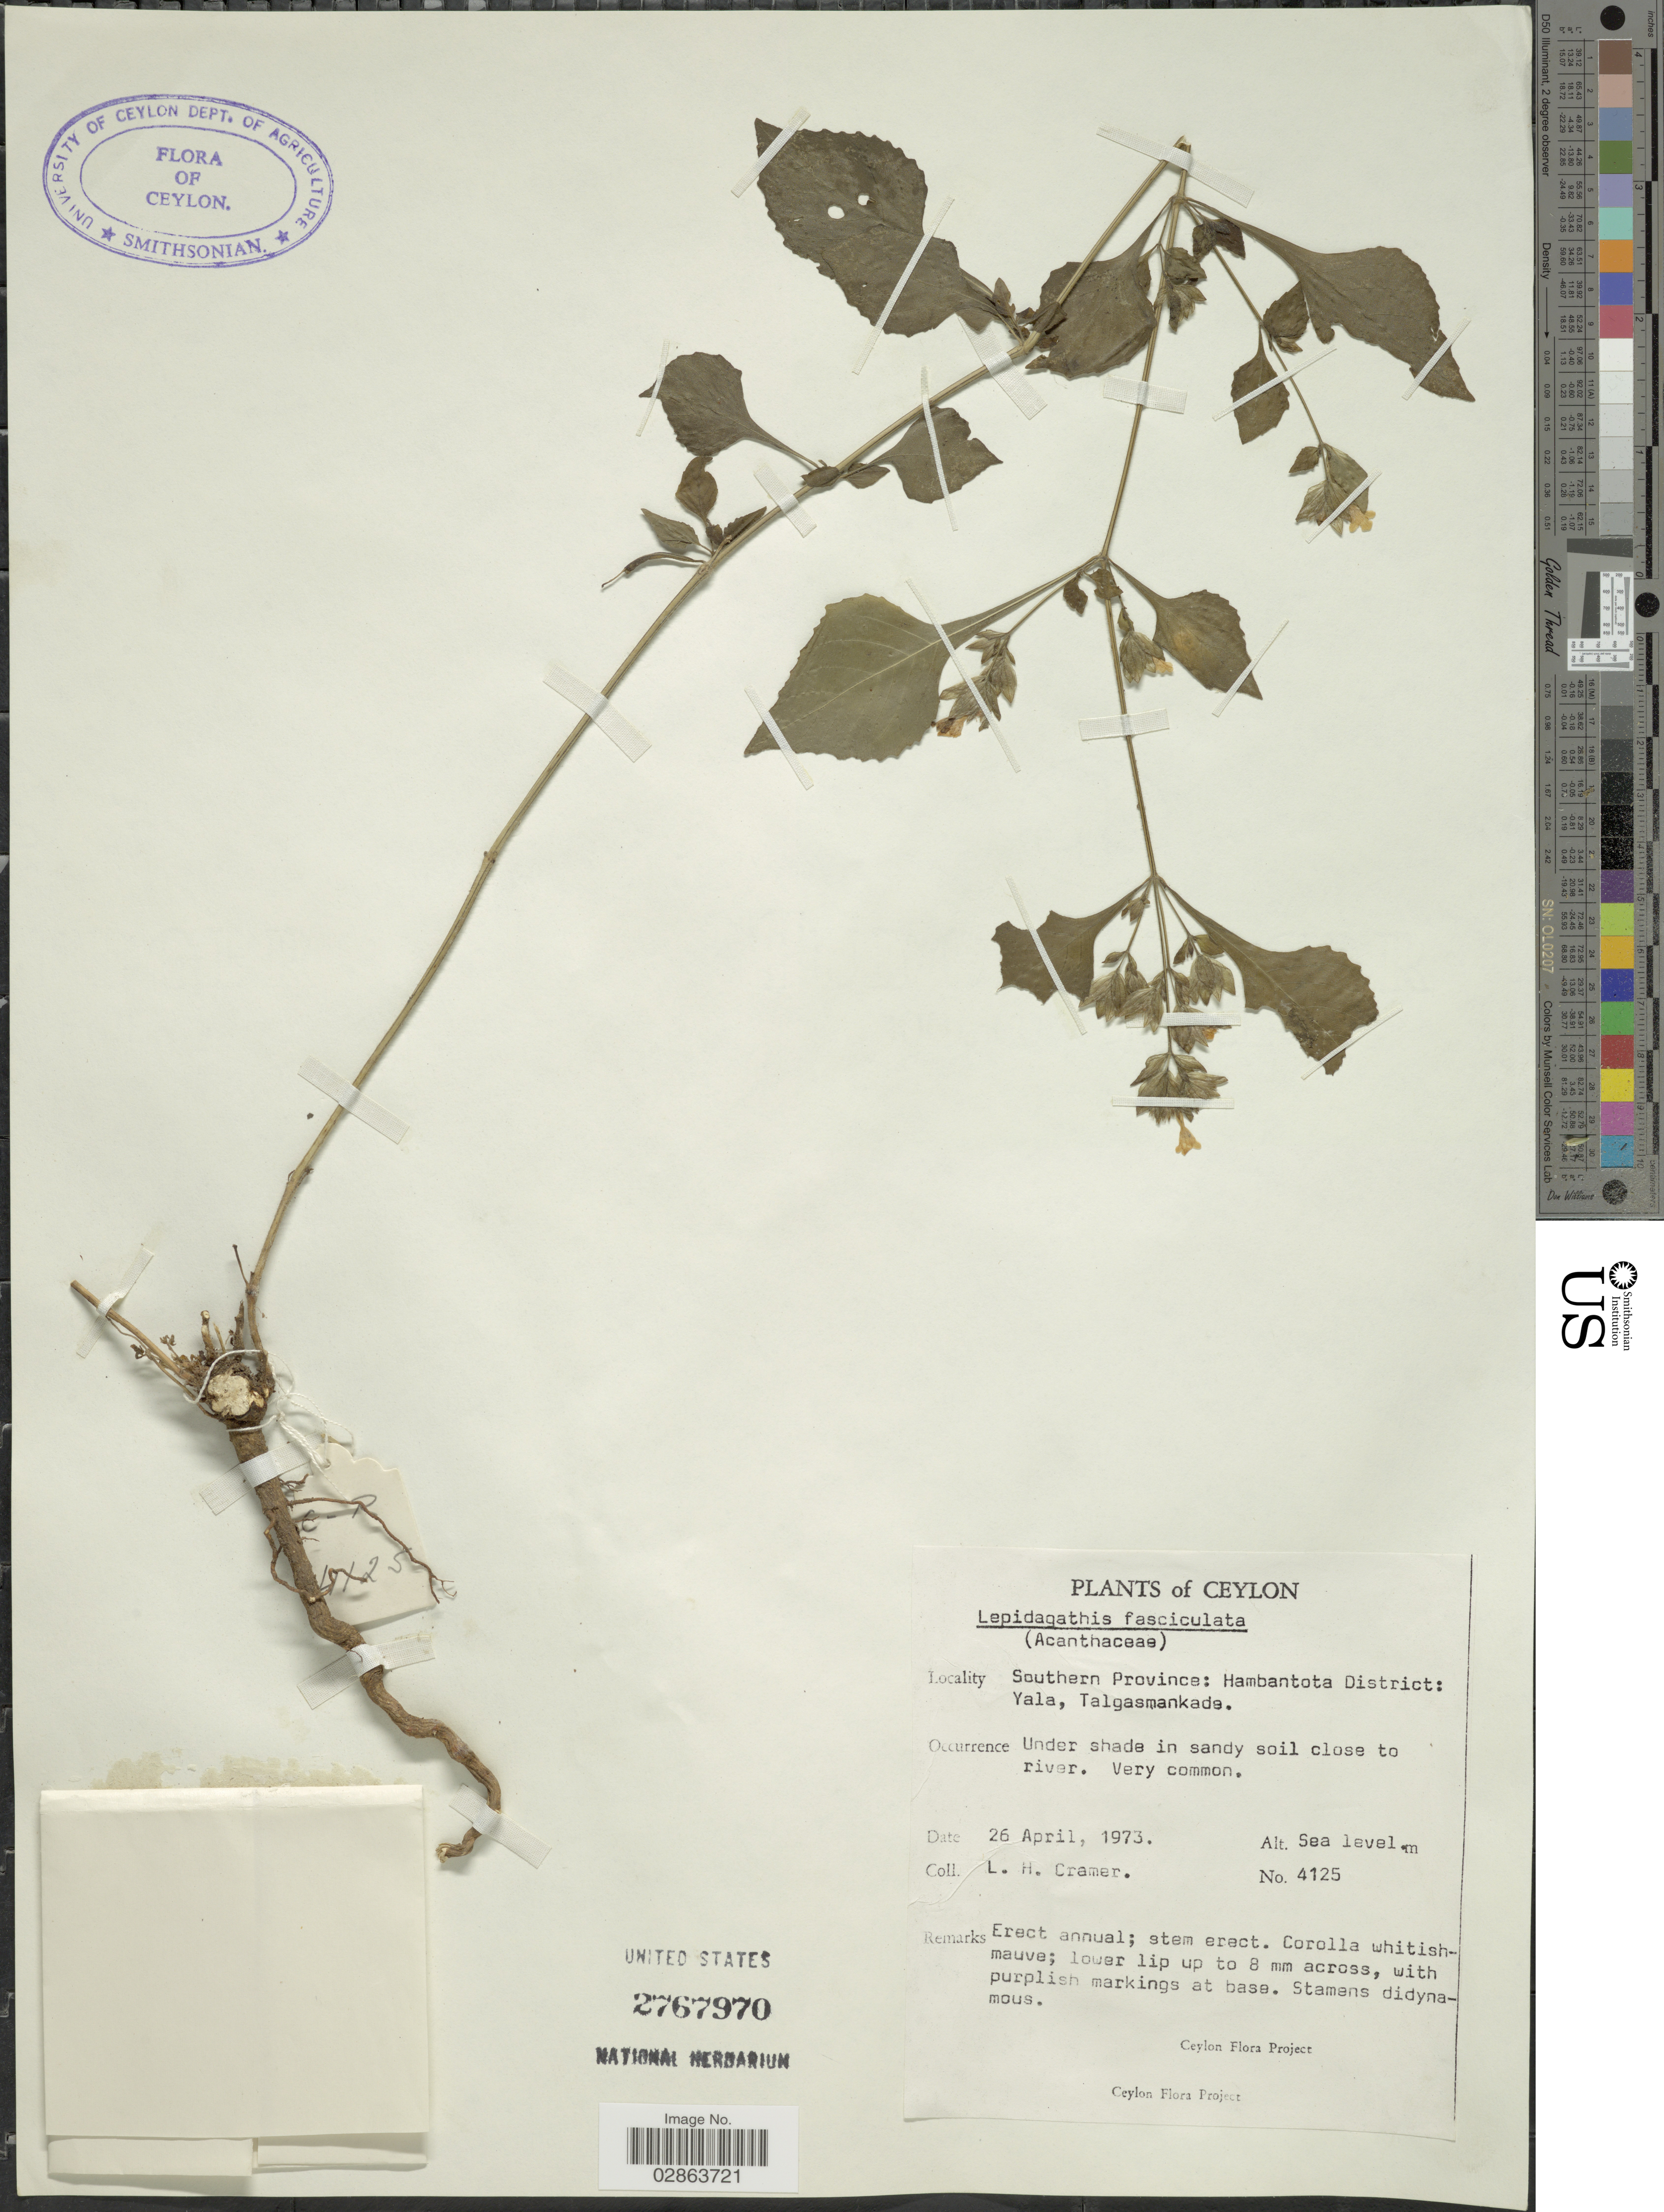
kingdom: Plantae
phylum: Tracheophyta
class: Magnoliopsida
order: Lamiales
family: Acanthaceae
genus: Lepidagathis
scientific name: Lepidagathis fasciculata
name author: (Retz.) Nees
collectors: L. H. Cramer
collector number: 4125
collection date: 1973-04-26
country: Sri Lanka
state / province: Southern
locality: Ceylon. Southern Province: Hambantota District: Yala, Talgasmankade.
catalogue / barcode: US 2767970